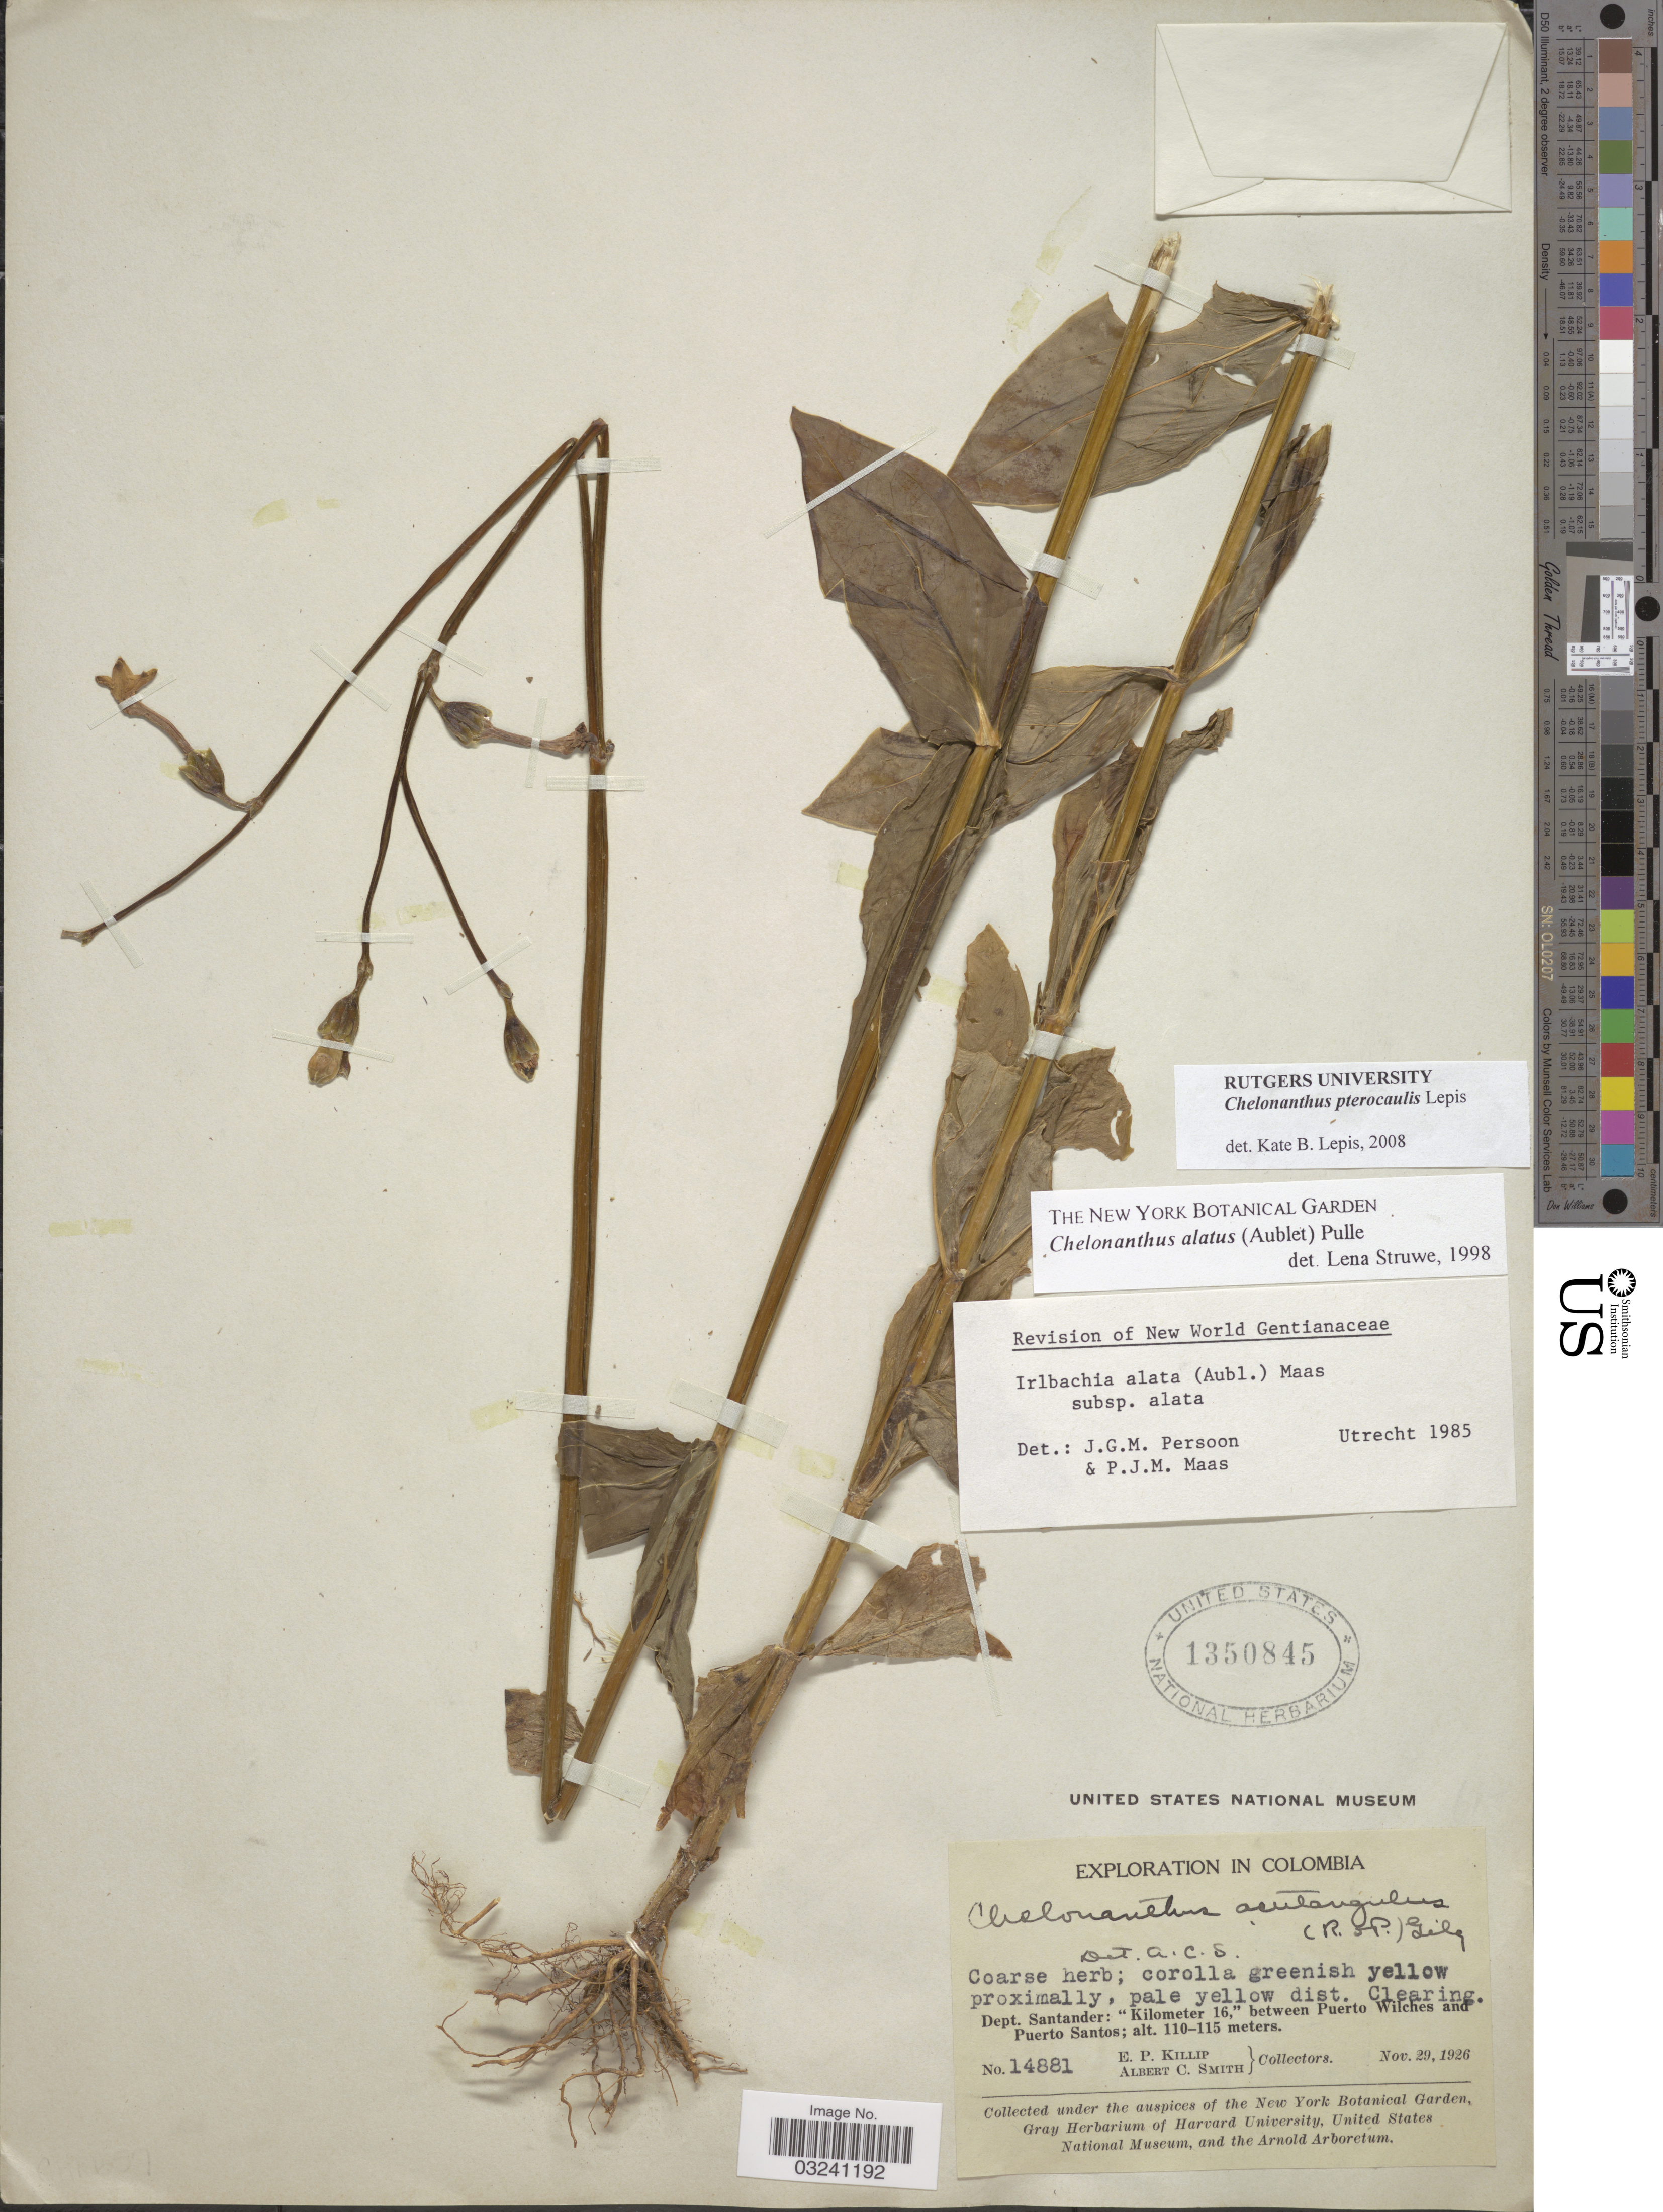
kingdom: Plantae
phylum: Tracheophyta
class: Magnoliopsida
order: Gentianales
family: Gentianaceae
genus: Chelonanthus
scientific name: Chelonanthus pterocaulis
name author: Lepis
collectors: E. P. Killip & A. C. Smith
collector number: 14881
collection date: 1926-11-29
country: Colombia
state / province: Santander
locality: Dept. Santander: "Kilometer 16", between Puerto Wilches and Puerto Santos.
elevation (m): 110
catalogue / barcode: US 1350845